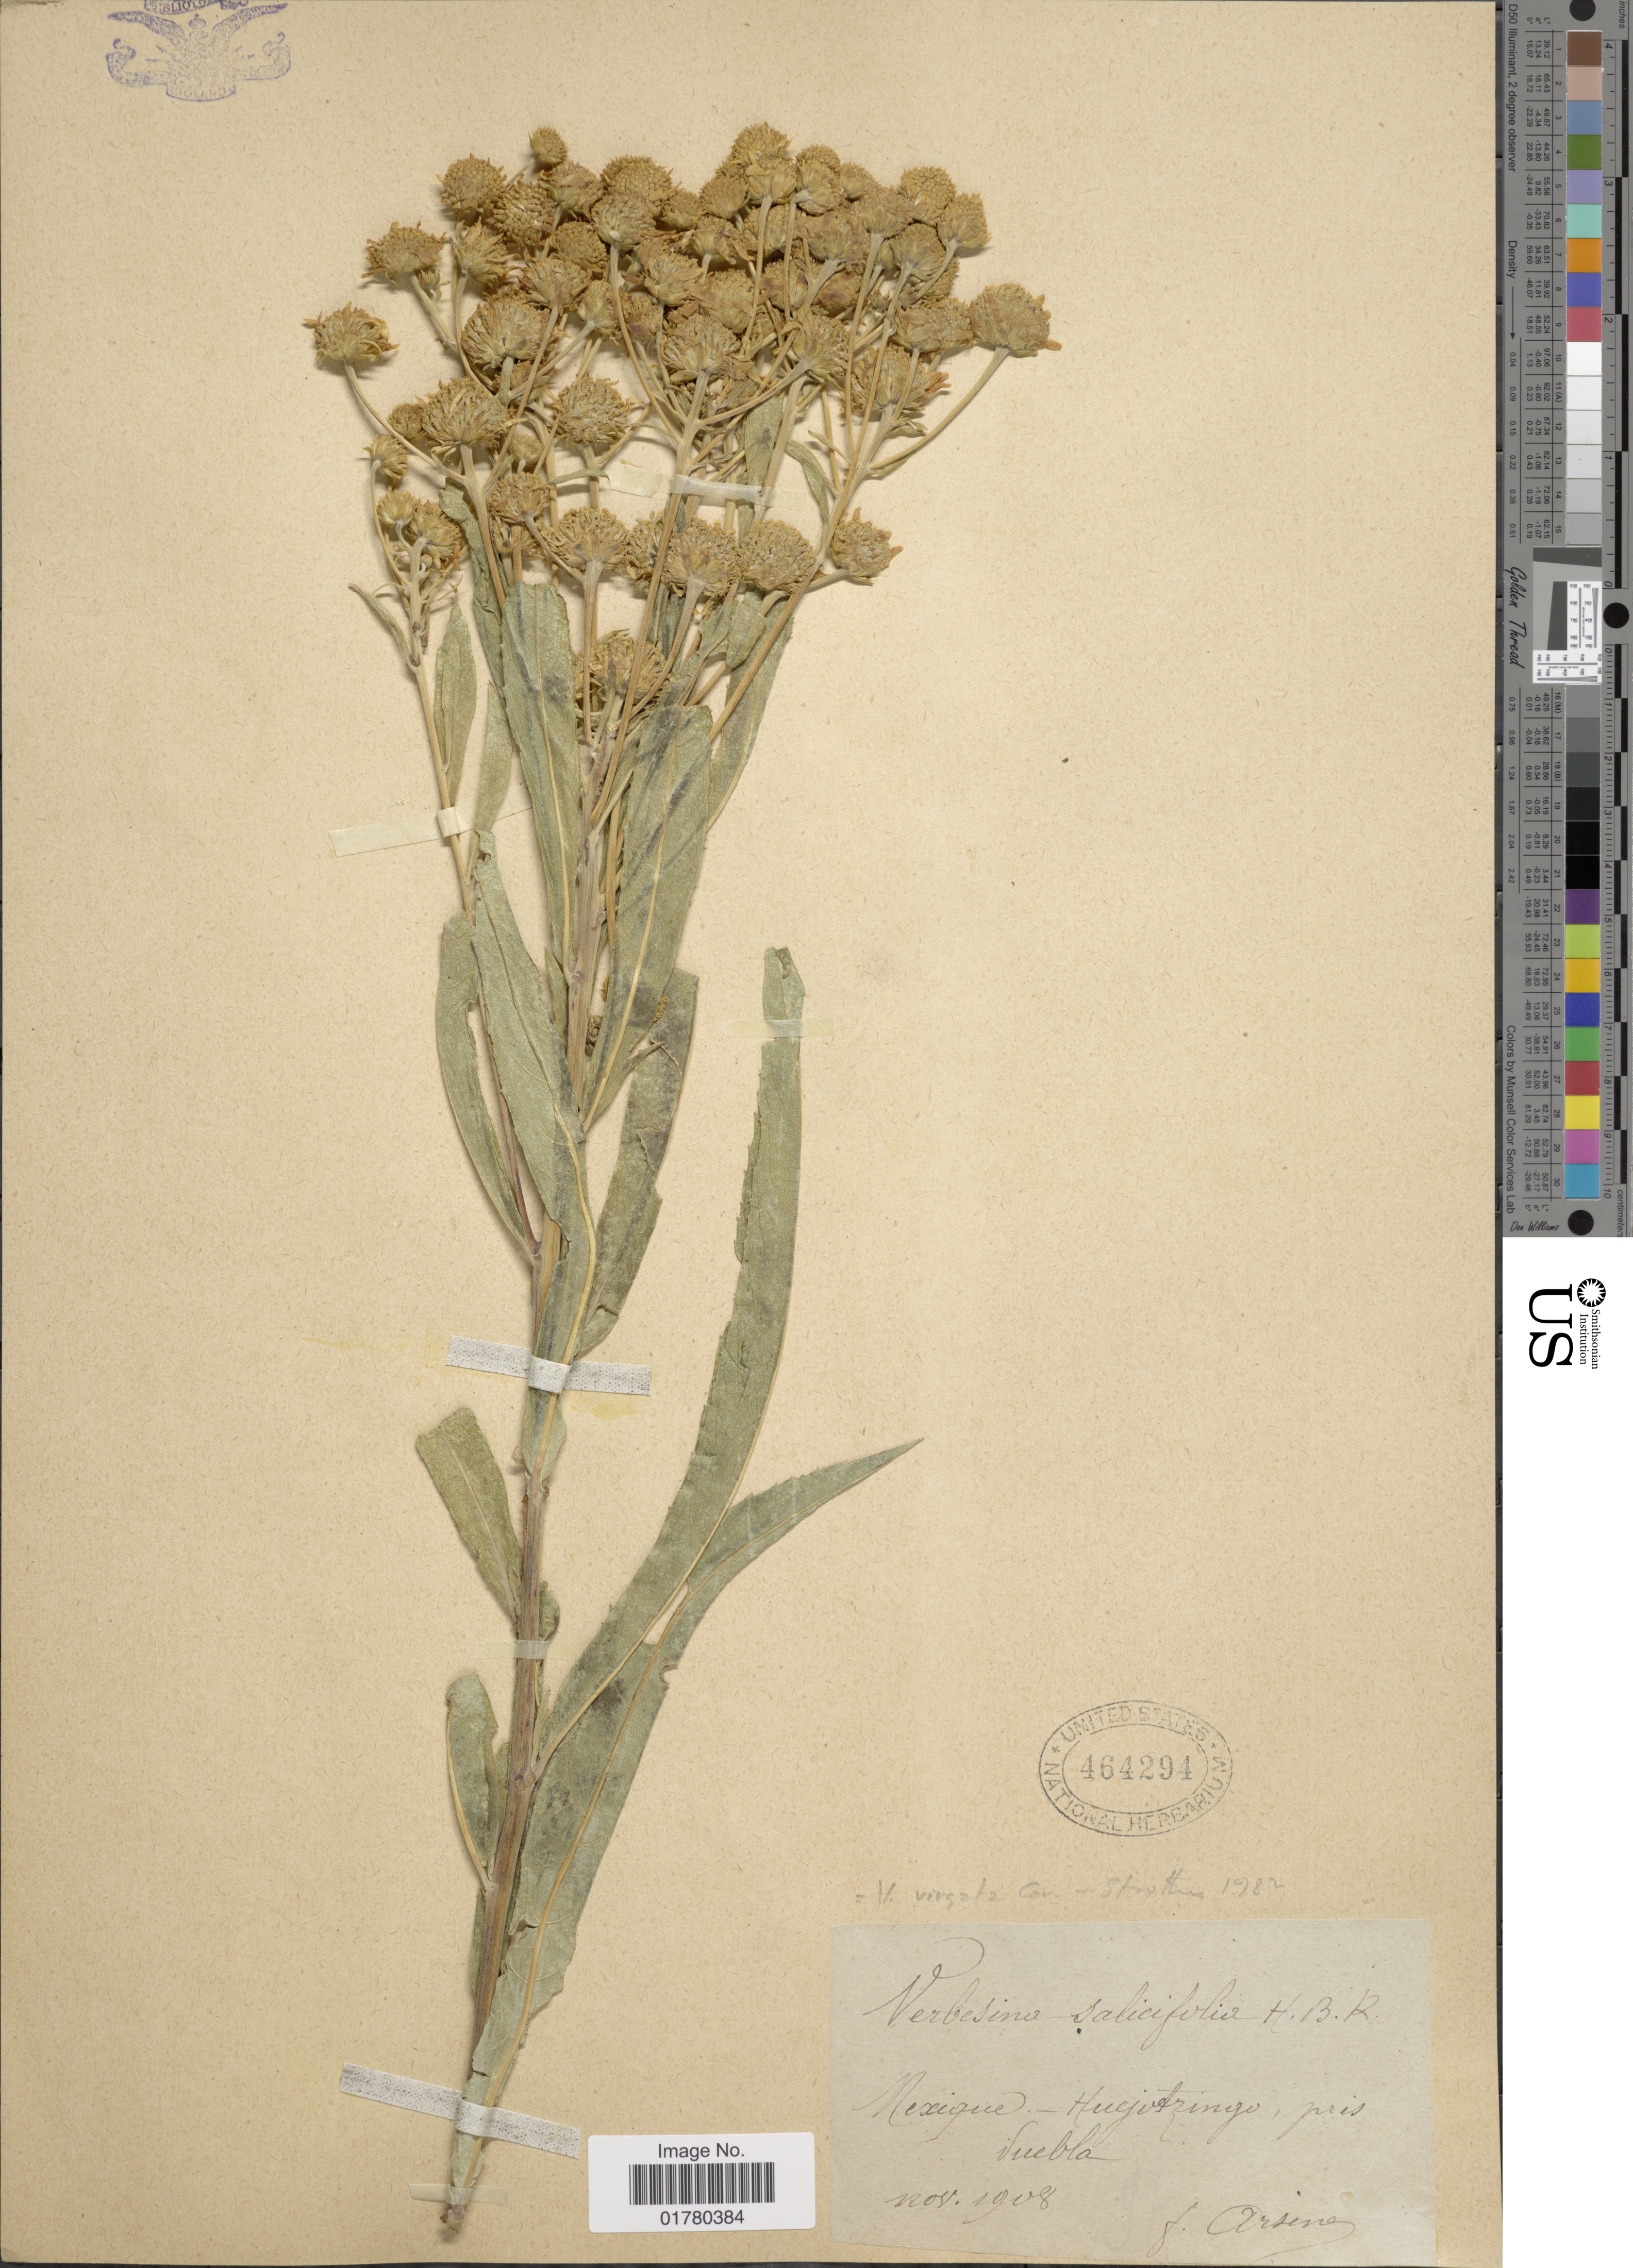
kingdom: Plantae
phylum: Tracheophyta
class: Magnoliopsida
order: Asterales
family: Asteraceae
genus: Verbesina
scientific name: Verbesina virgata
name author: Cav.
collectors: F. Arsène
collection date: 1908-11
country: Mexico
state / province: Puebla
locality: Huejotzingo, near Puebla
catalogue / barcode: US 464294